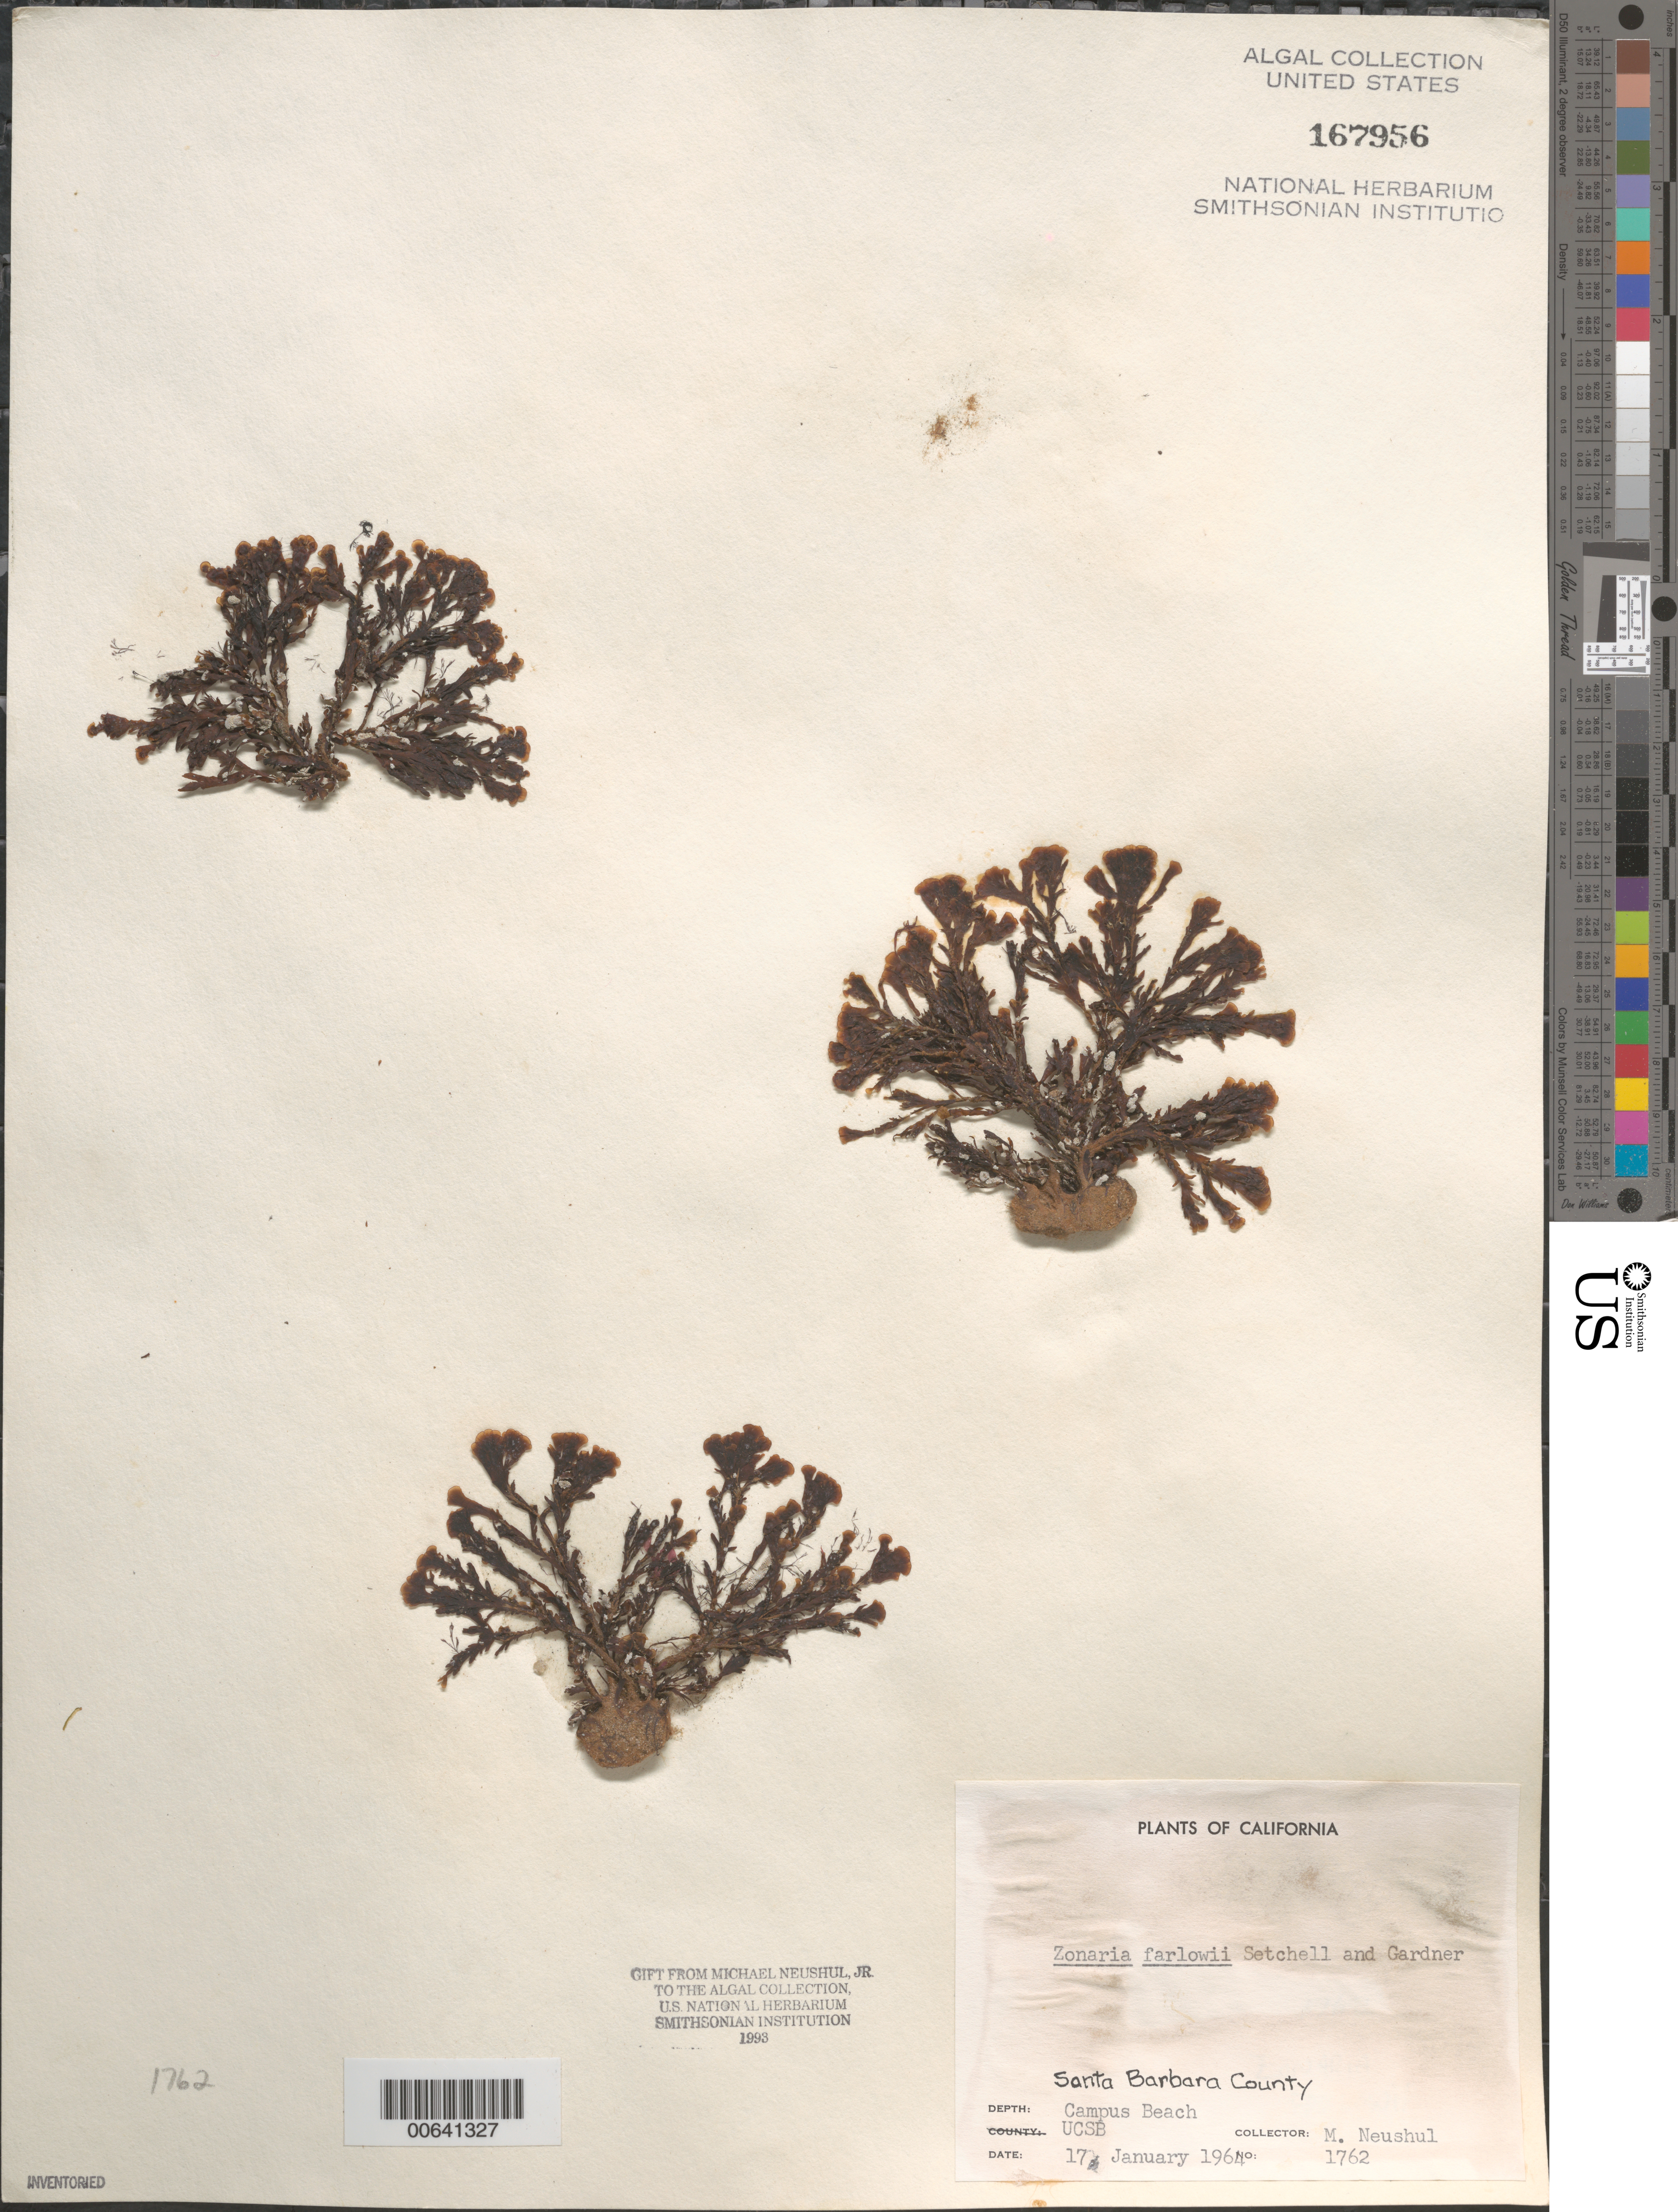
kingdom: Chromista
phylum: Ochrophyta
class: Phaeophyceae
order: Dictyotales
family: Dictyotaceae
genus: Zonaria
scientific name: Zonaria farlowii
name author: Setch. & N.L. Gardner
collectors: M. Neushul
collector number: Neushul 1762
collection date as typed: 17 Jan 1964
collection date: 1964-01-17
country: United States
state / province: California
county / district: Santa Barbara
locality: Campus Beach, University of California Santa Barbara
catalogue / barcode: US 167956